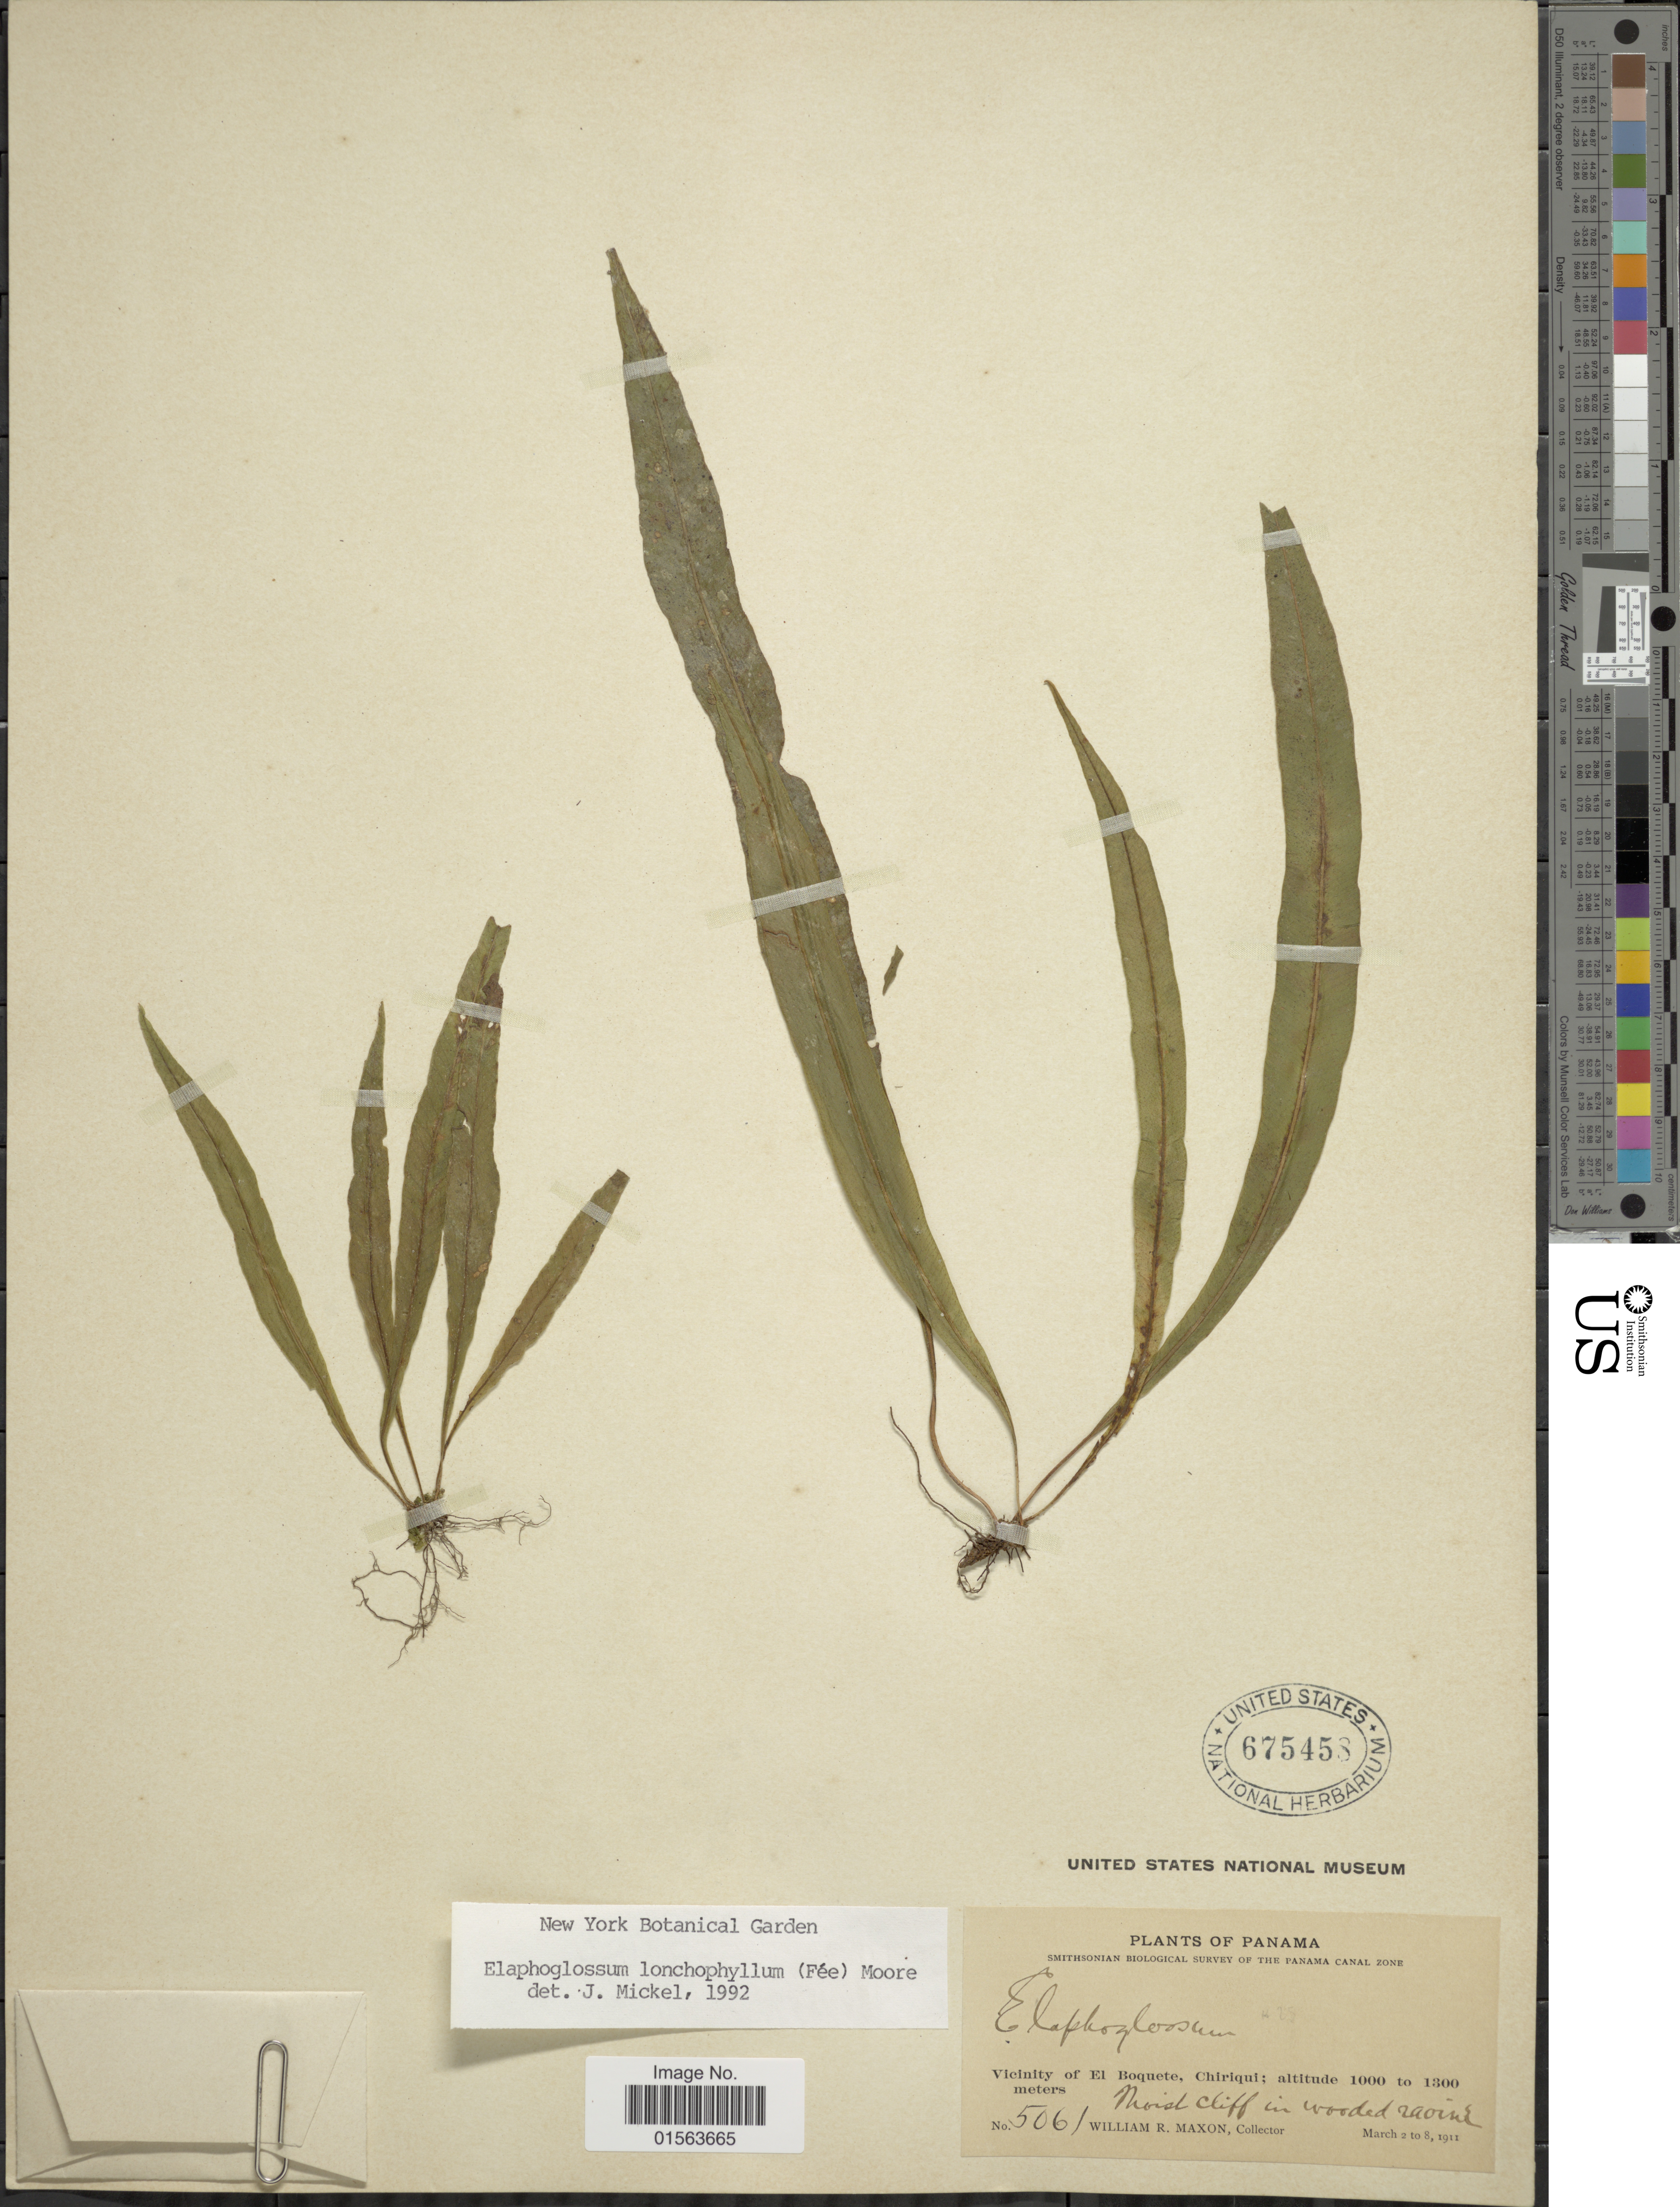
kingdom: Plantae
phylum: Tracheophyta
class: Polypodiopsida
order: Polypodiales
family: Dryopteridaceae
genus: Elaphoglossum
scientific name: Elaphoglossum decursivum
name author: Mickel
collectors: W. R. Maxon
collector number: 5061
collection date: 1911-03-02/1911-03-08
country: Panama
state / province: Chiriqui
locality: Vicinity of El Boquete, Chiriqui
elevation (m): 1000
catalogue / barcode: US 675458